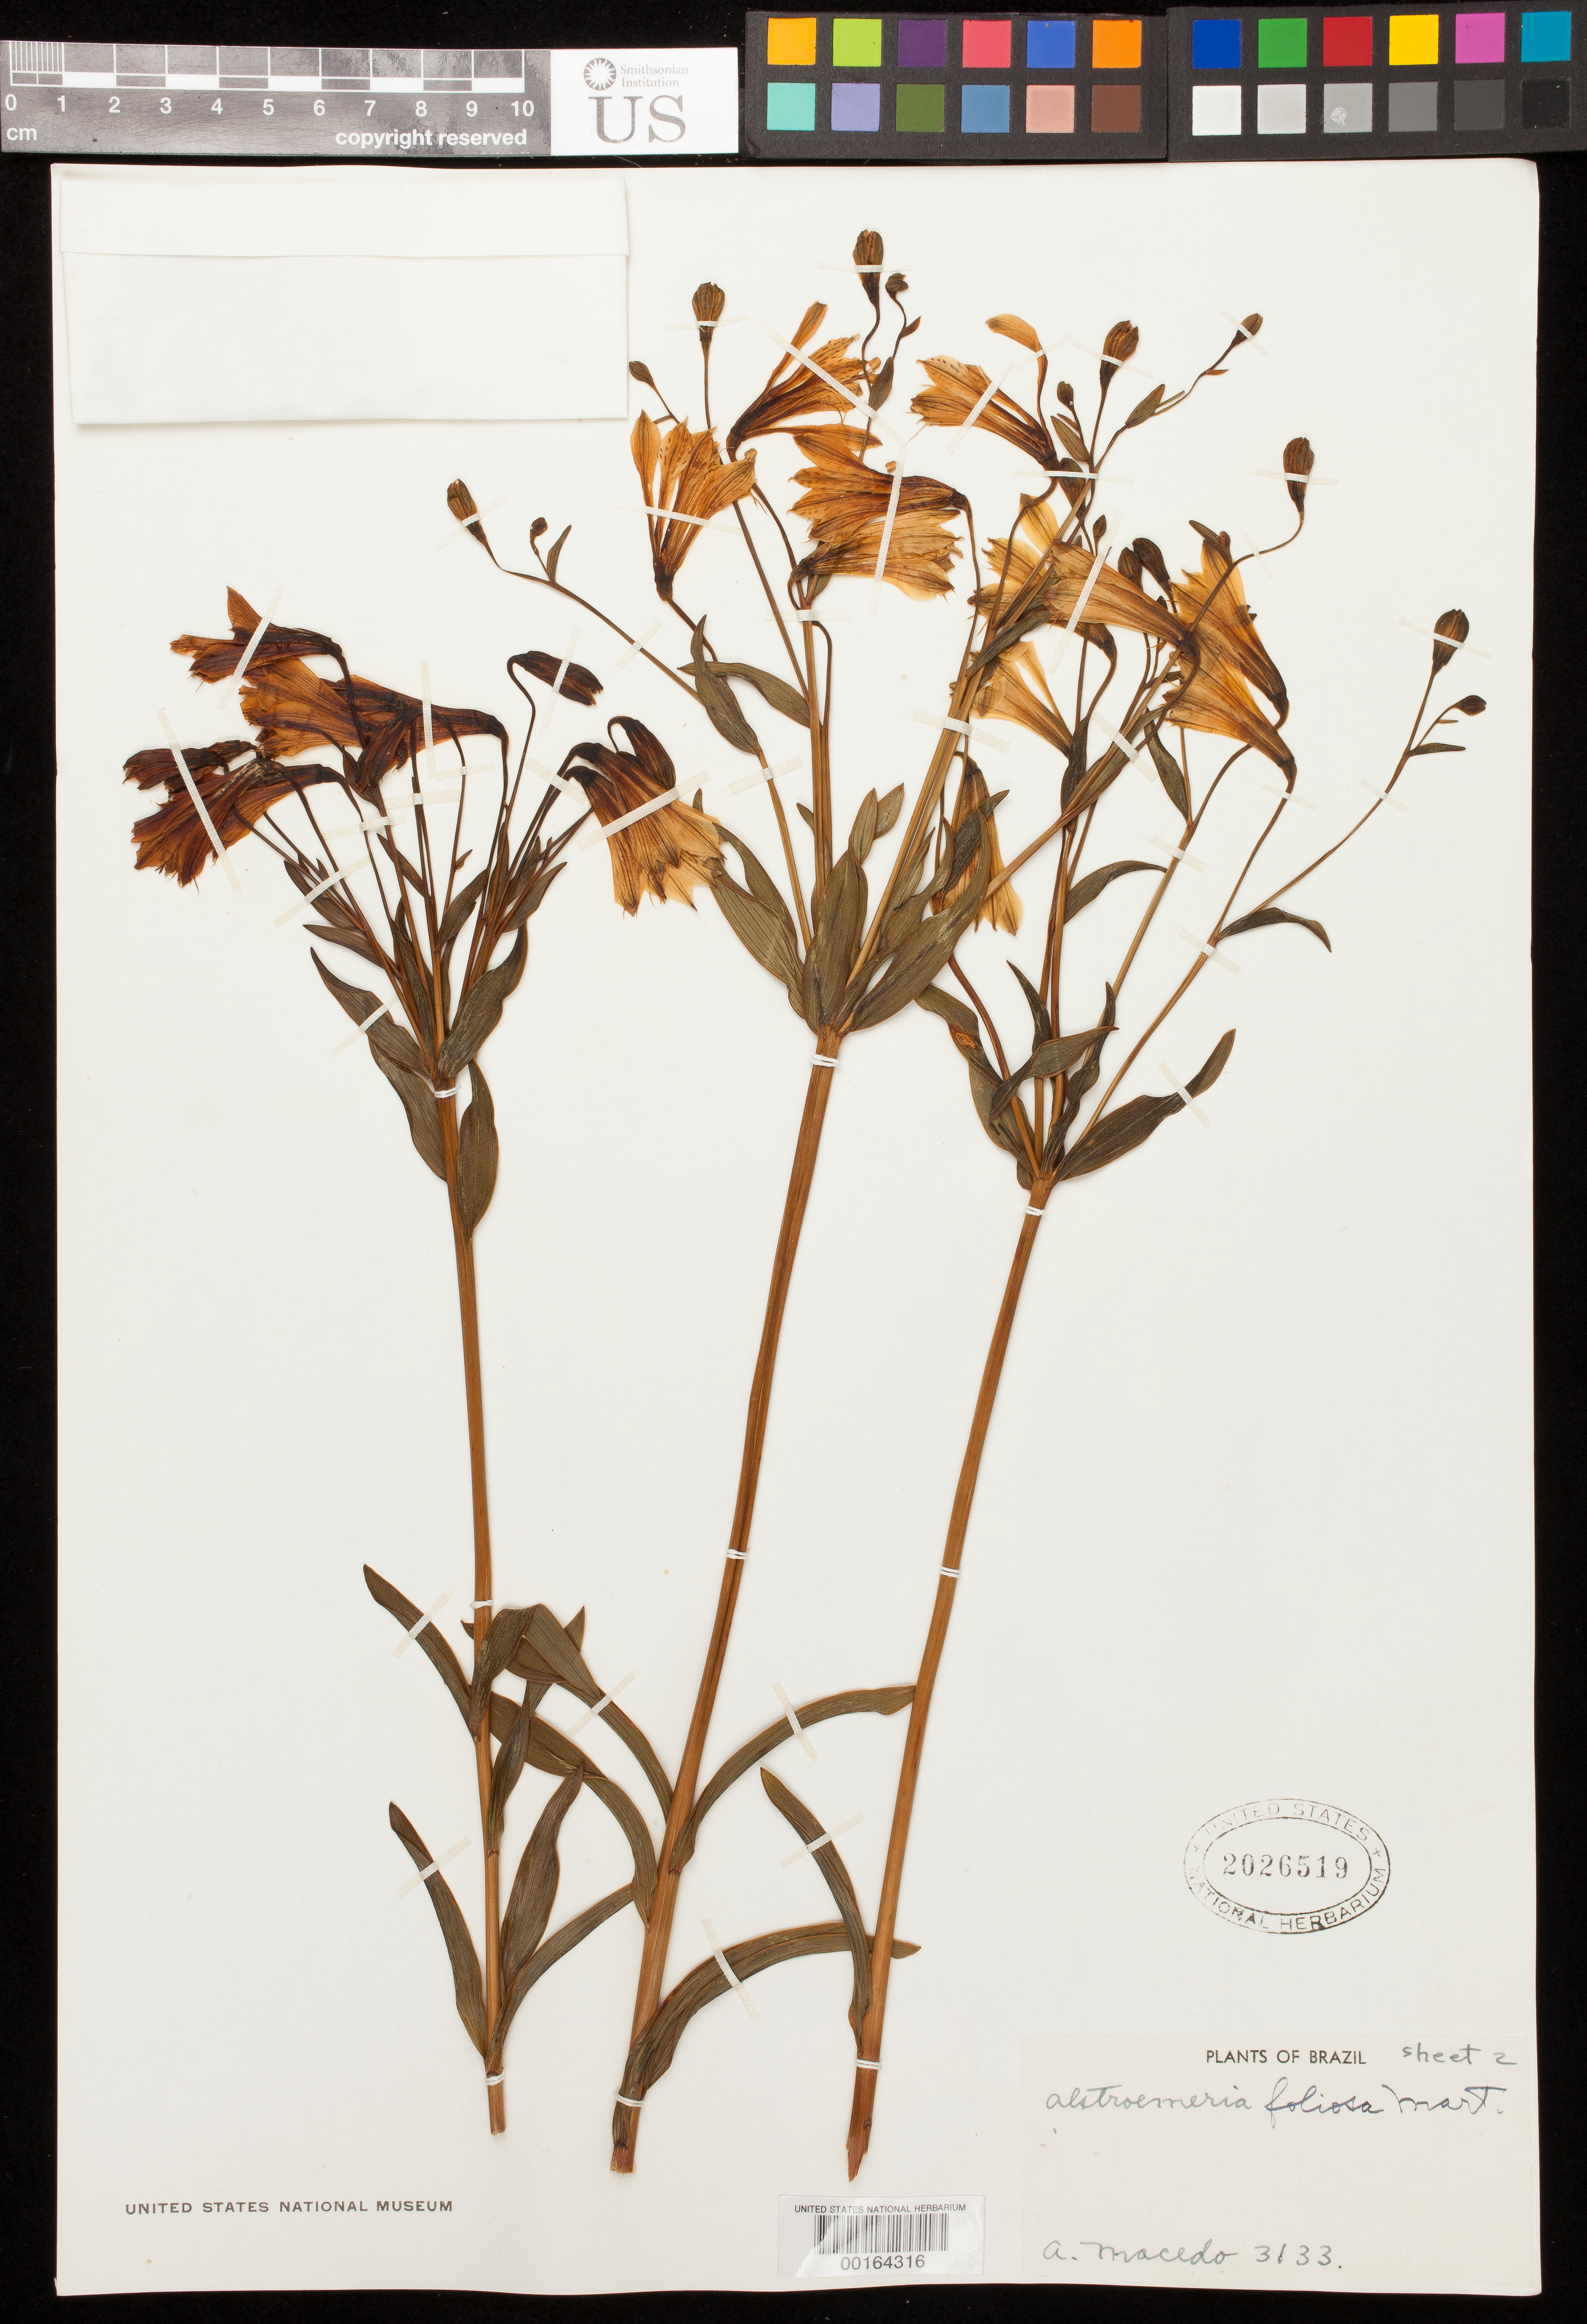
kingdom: Plantae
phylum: Tracheophyta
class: Liliopsida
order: Liliales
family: Alstroemeriaceae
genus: Alstroemeria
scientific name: Alstroemeria foliosa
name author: Mart.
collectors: A. Macedo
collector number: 3133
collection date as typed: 10 Feb 1951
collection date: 1951-02-10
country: Brazil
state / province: Minas Gerais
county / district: Araxá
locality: Barreiro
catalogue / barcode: US 2026519